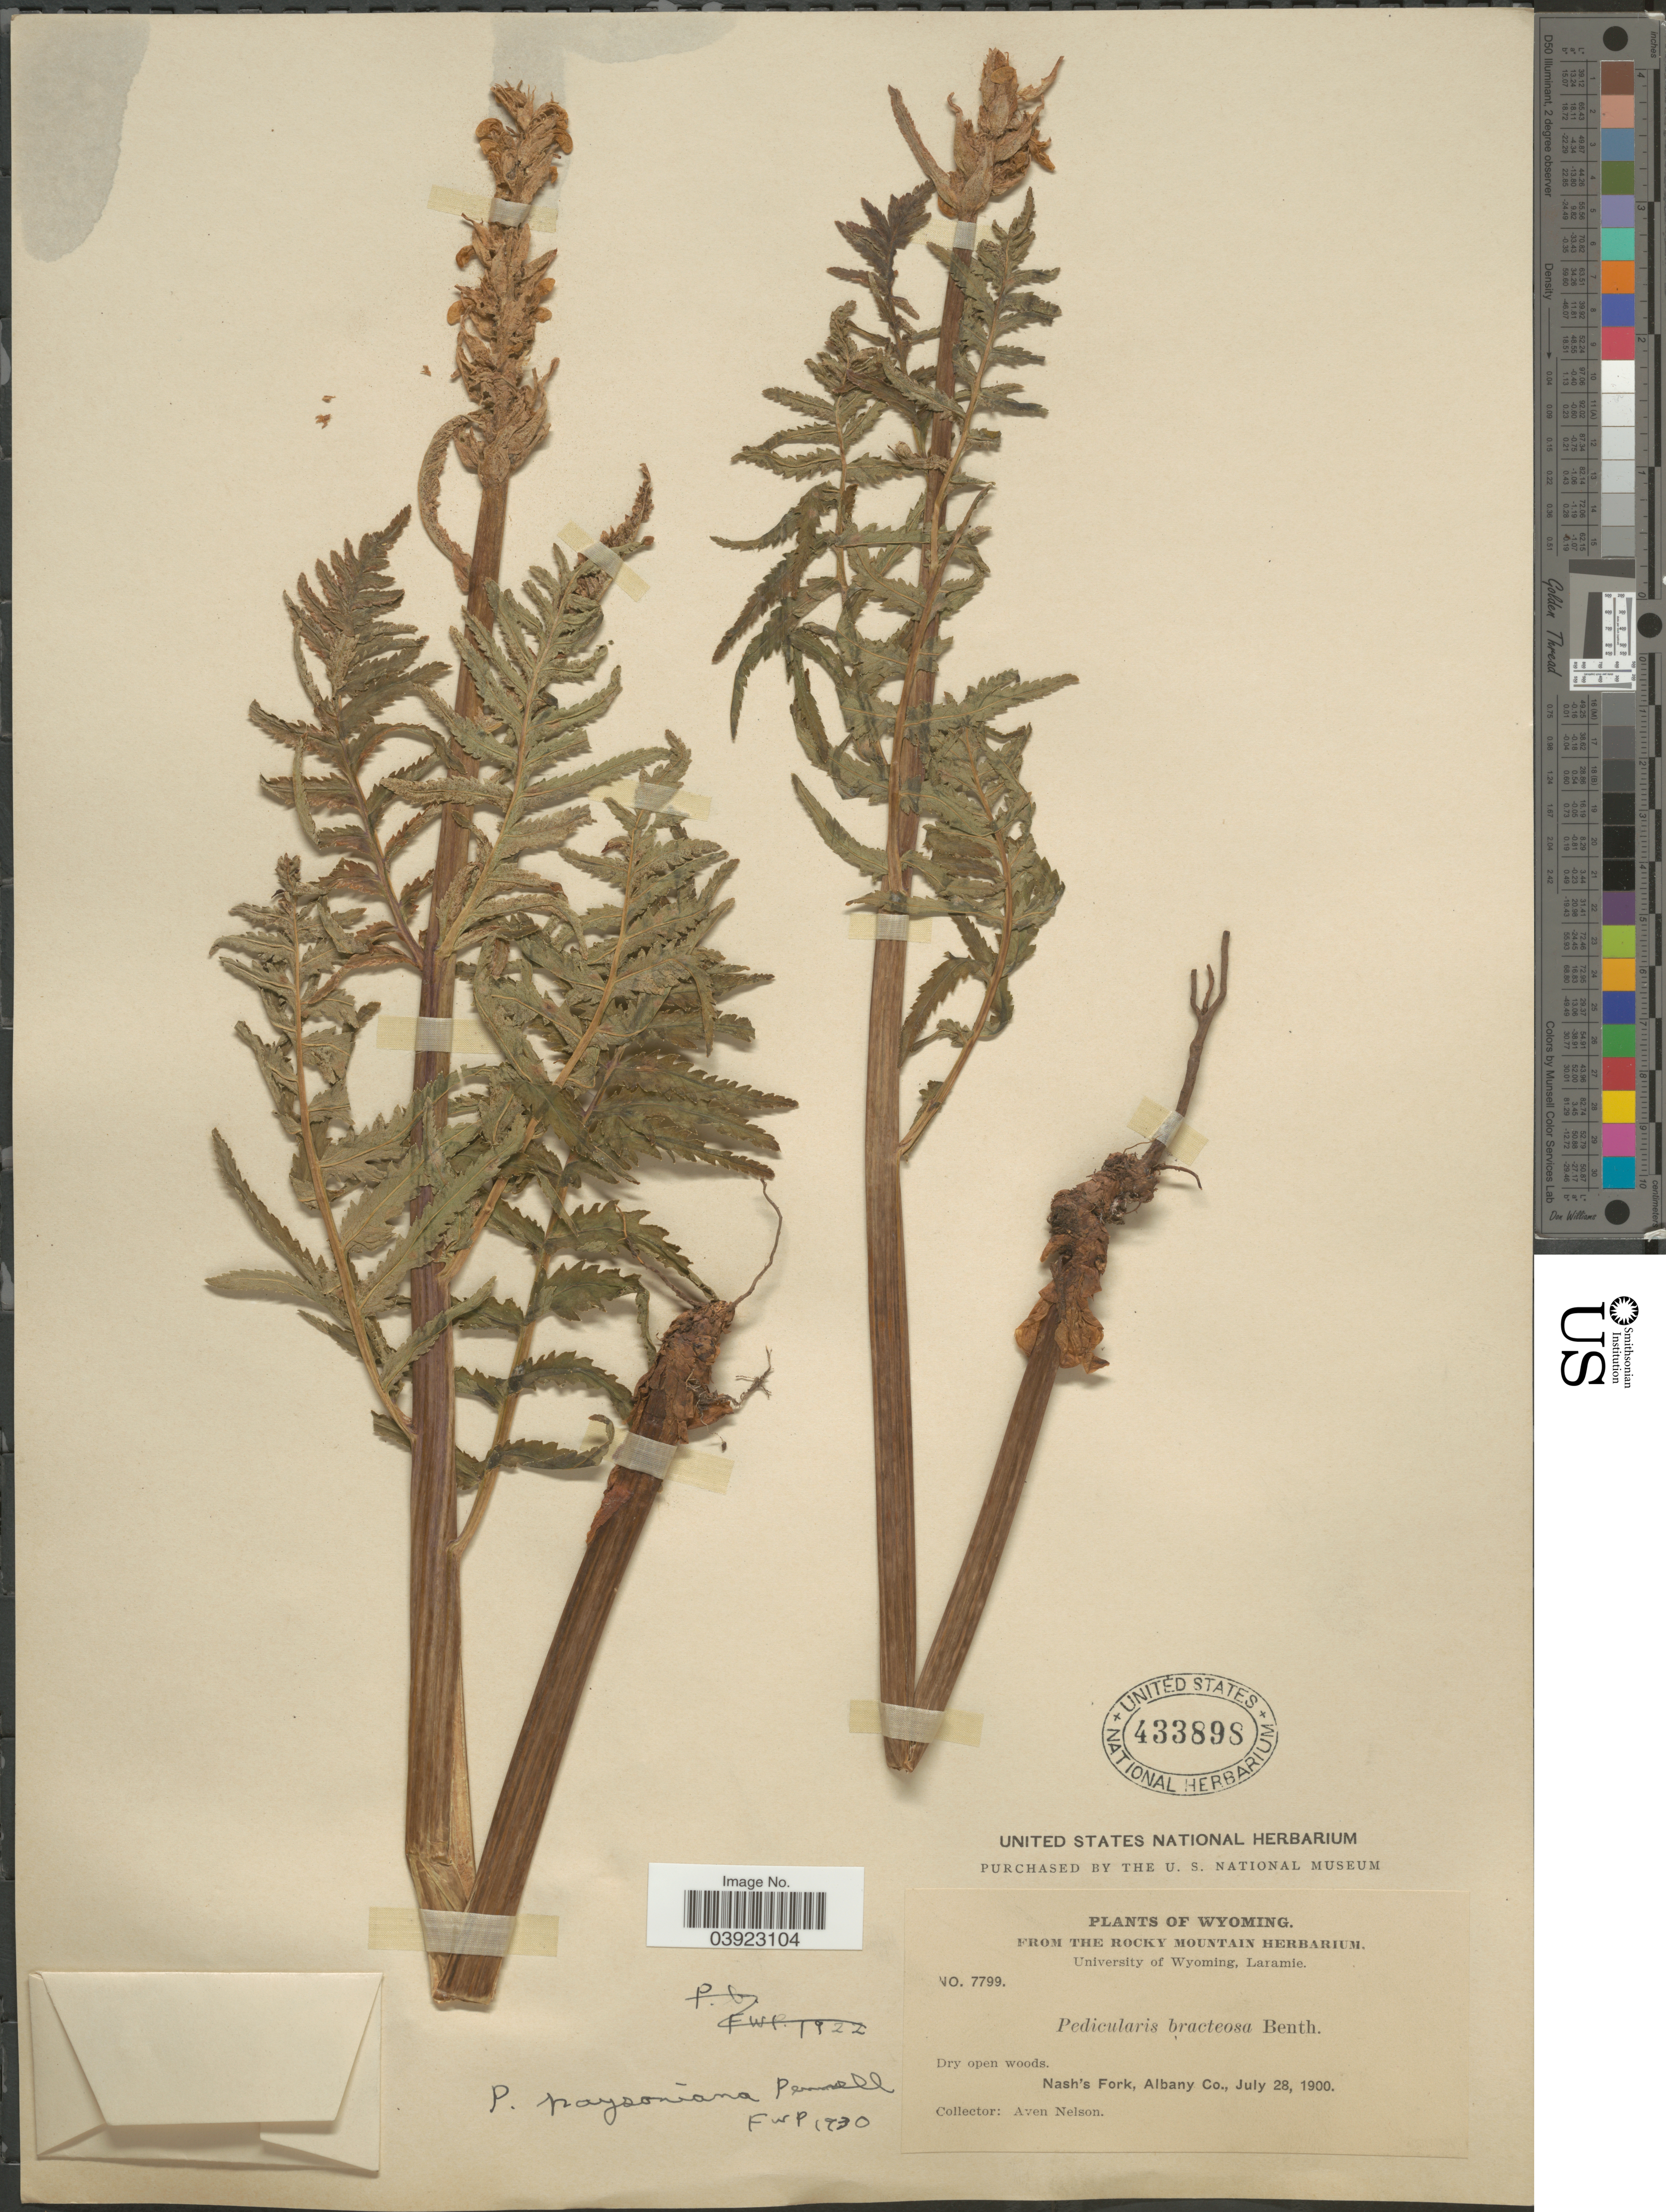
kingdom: Plantae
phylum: Tracheophyta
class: Magnoliopsida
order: Lamiales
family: Orobanchaceae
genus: Pedicularis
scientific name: Pedicularis paysoniana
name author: Pennell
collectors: A. Nelson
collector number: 7799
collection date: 1900-07-28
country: United States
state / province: Wyoming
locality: Nash's Fork, Albany Co.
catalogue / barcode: US 433898